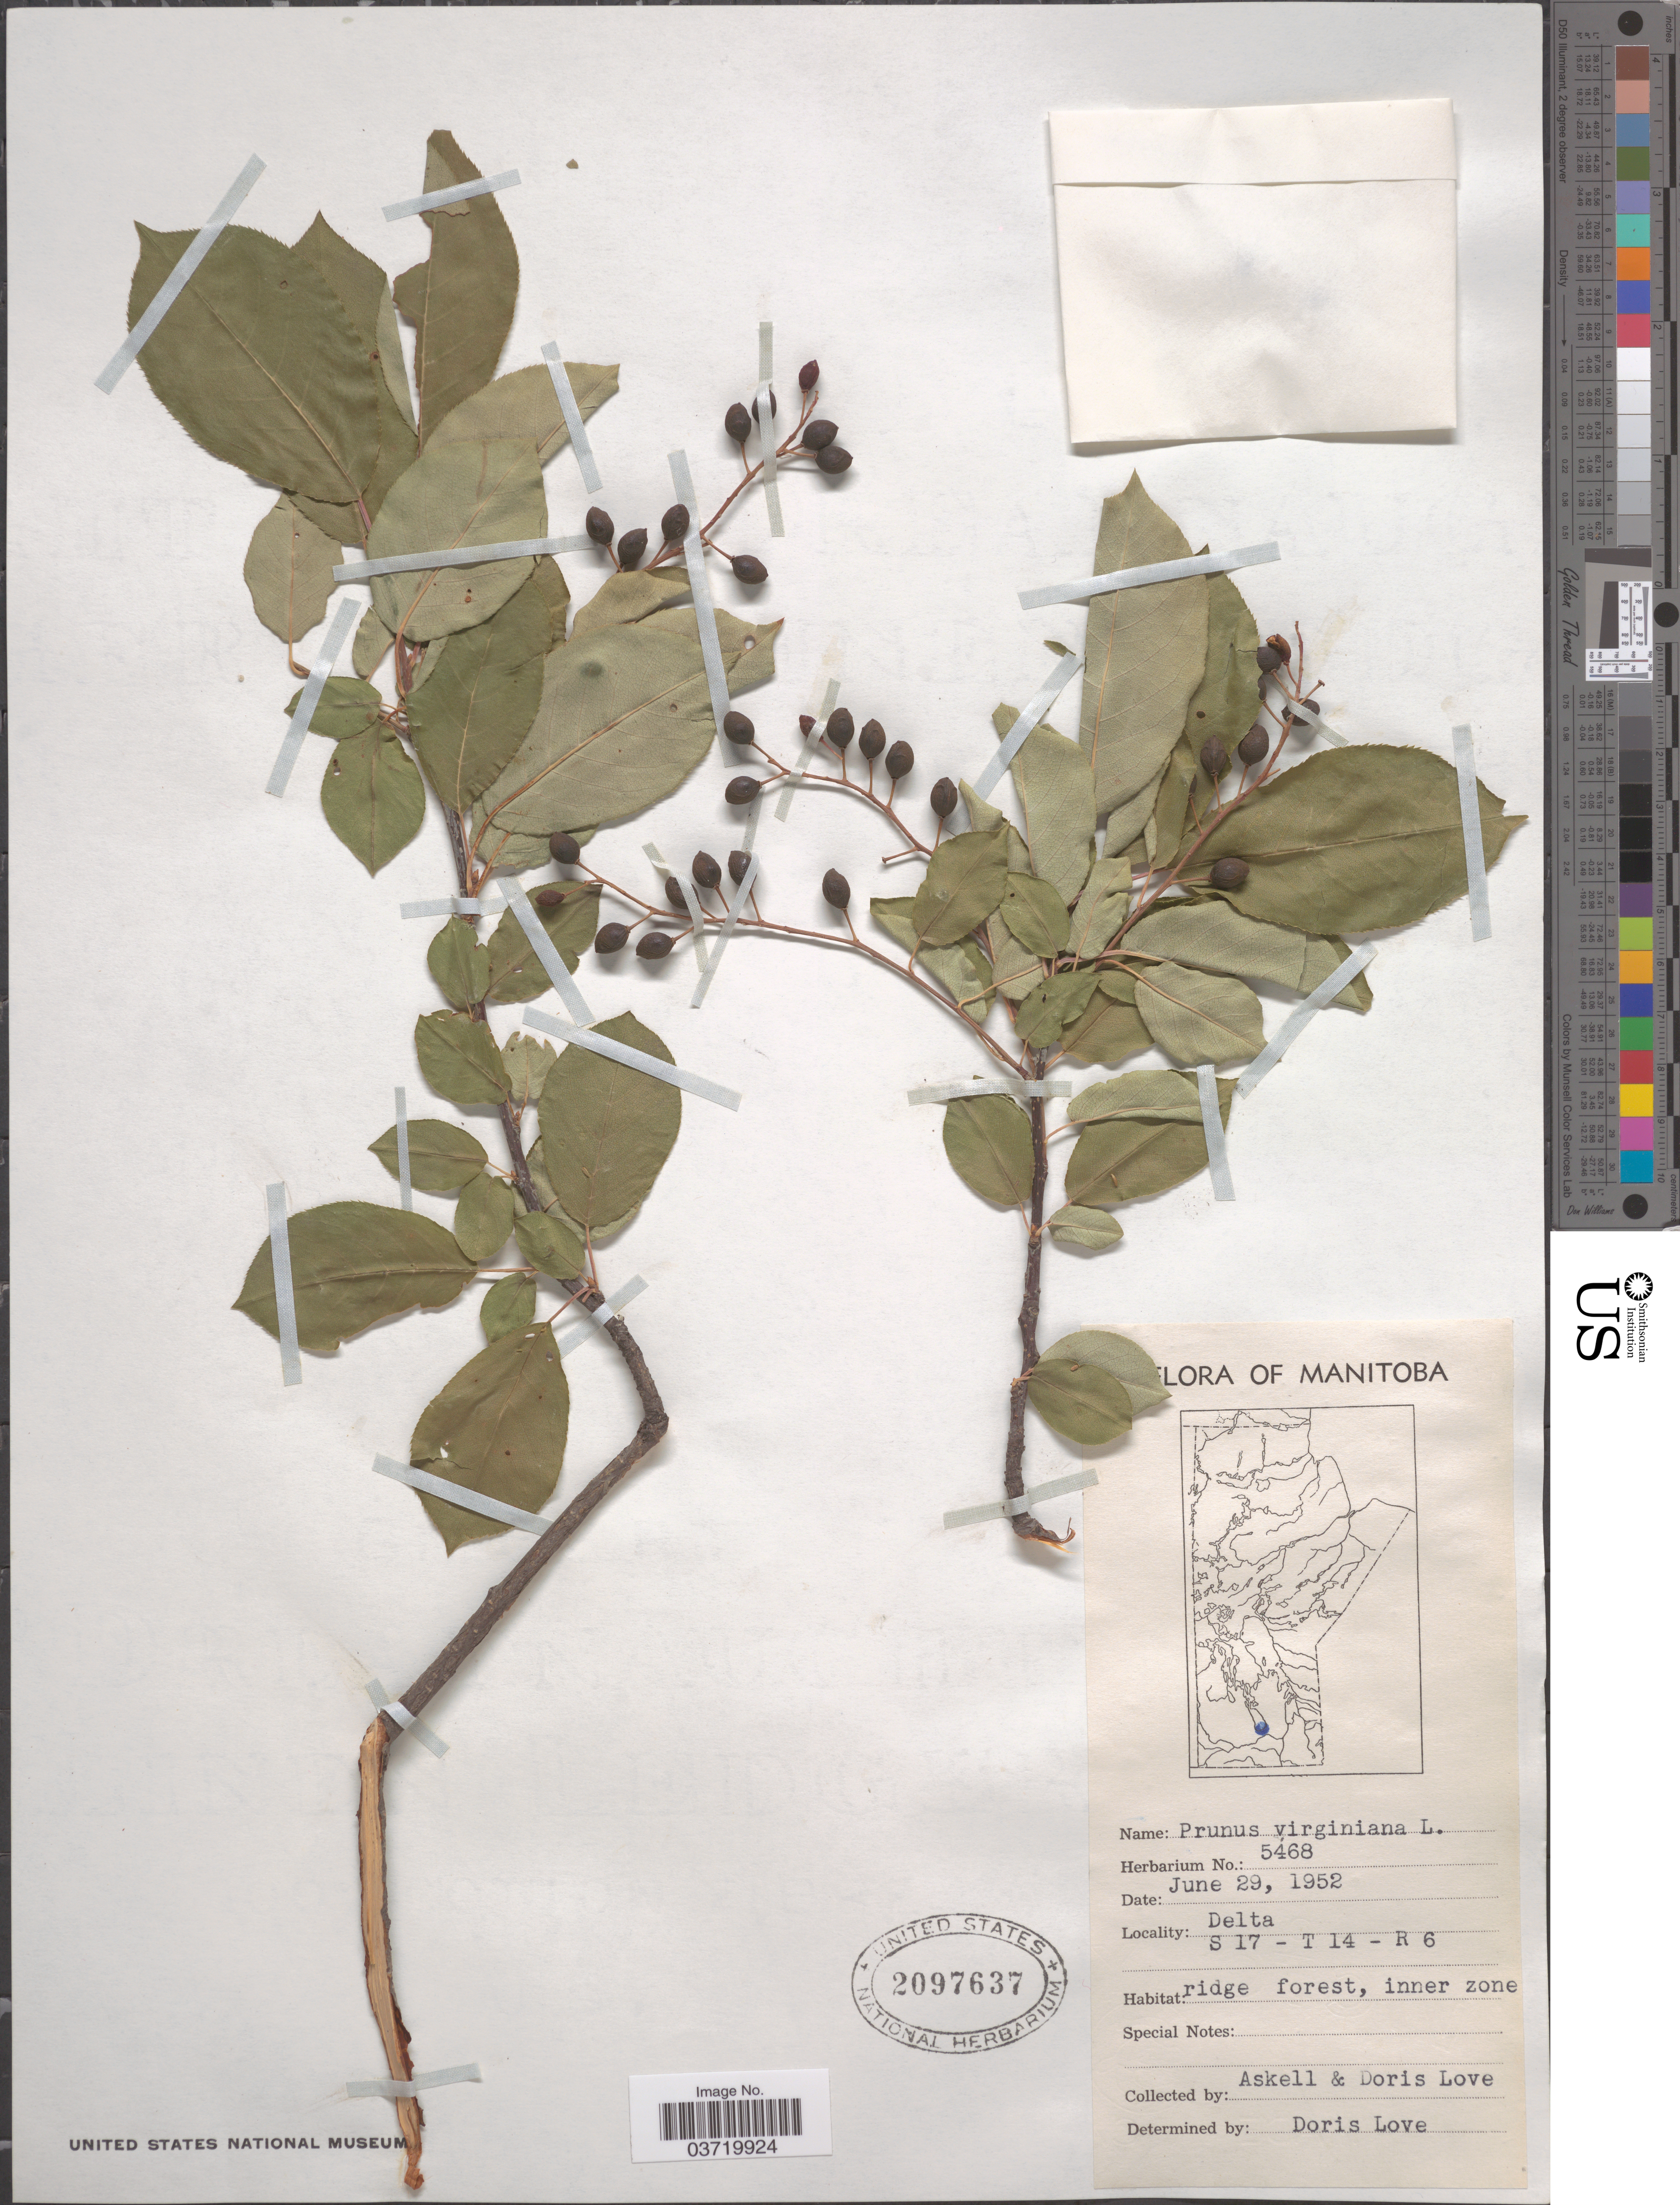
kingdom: Plantae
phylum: Tracheophyta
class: Magnoliopsida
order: Rosales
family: Rosaceae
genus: Prunus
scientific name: Prunus virginiana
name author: L.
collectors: Á. Löve & D. Löve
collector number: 5468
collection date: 1952-06-29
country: Canada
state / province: Manitoba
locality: Delta S 17 - T 14 - R 6.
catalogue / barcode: US 2097637